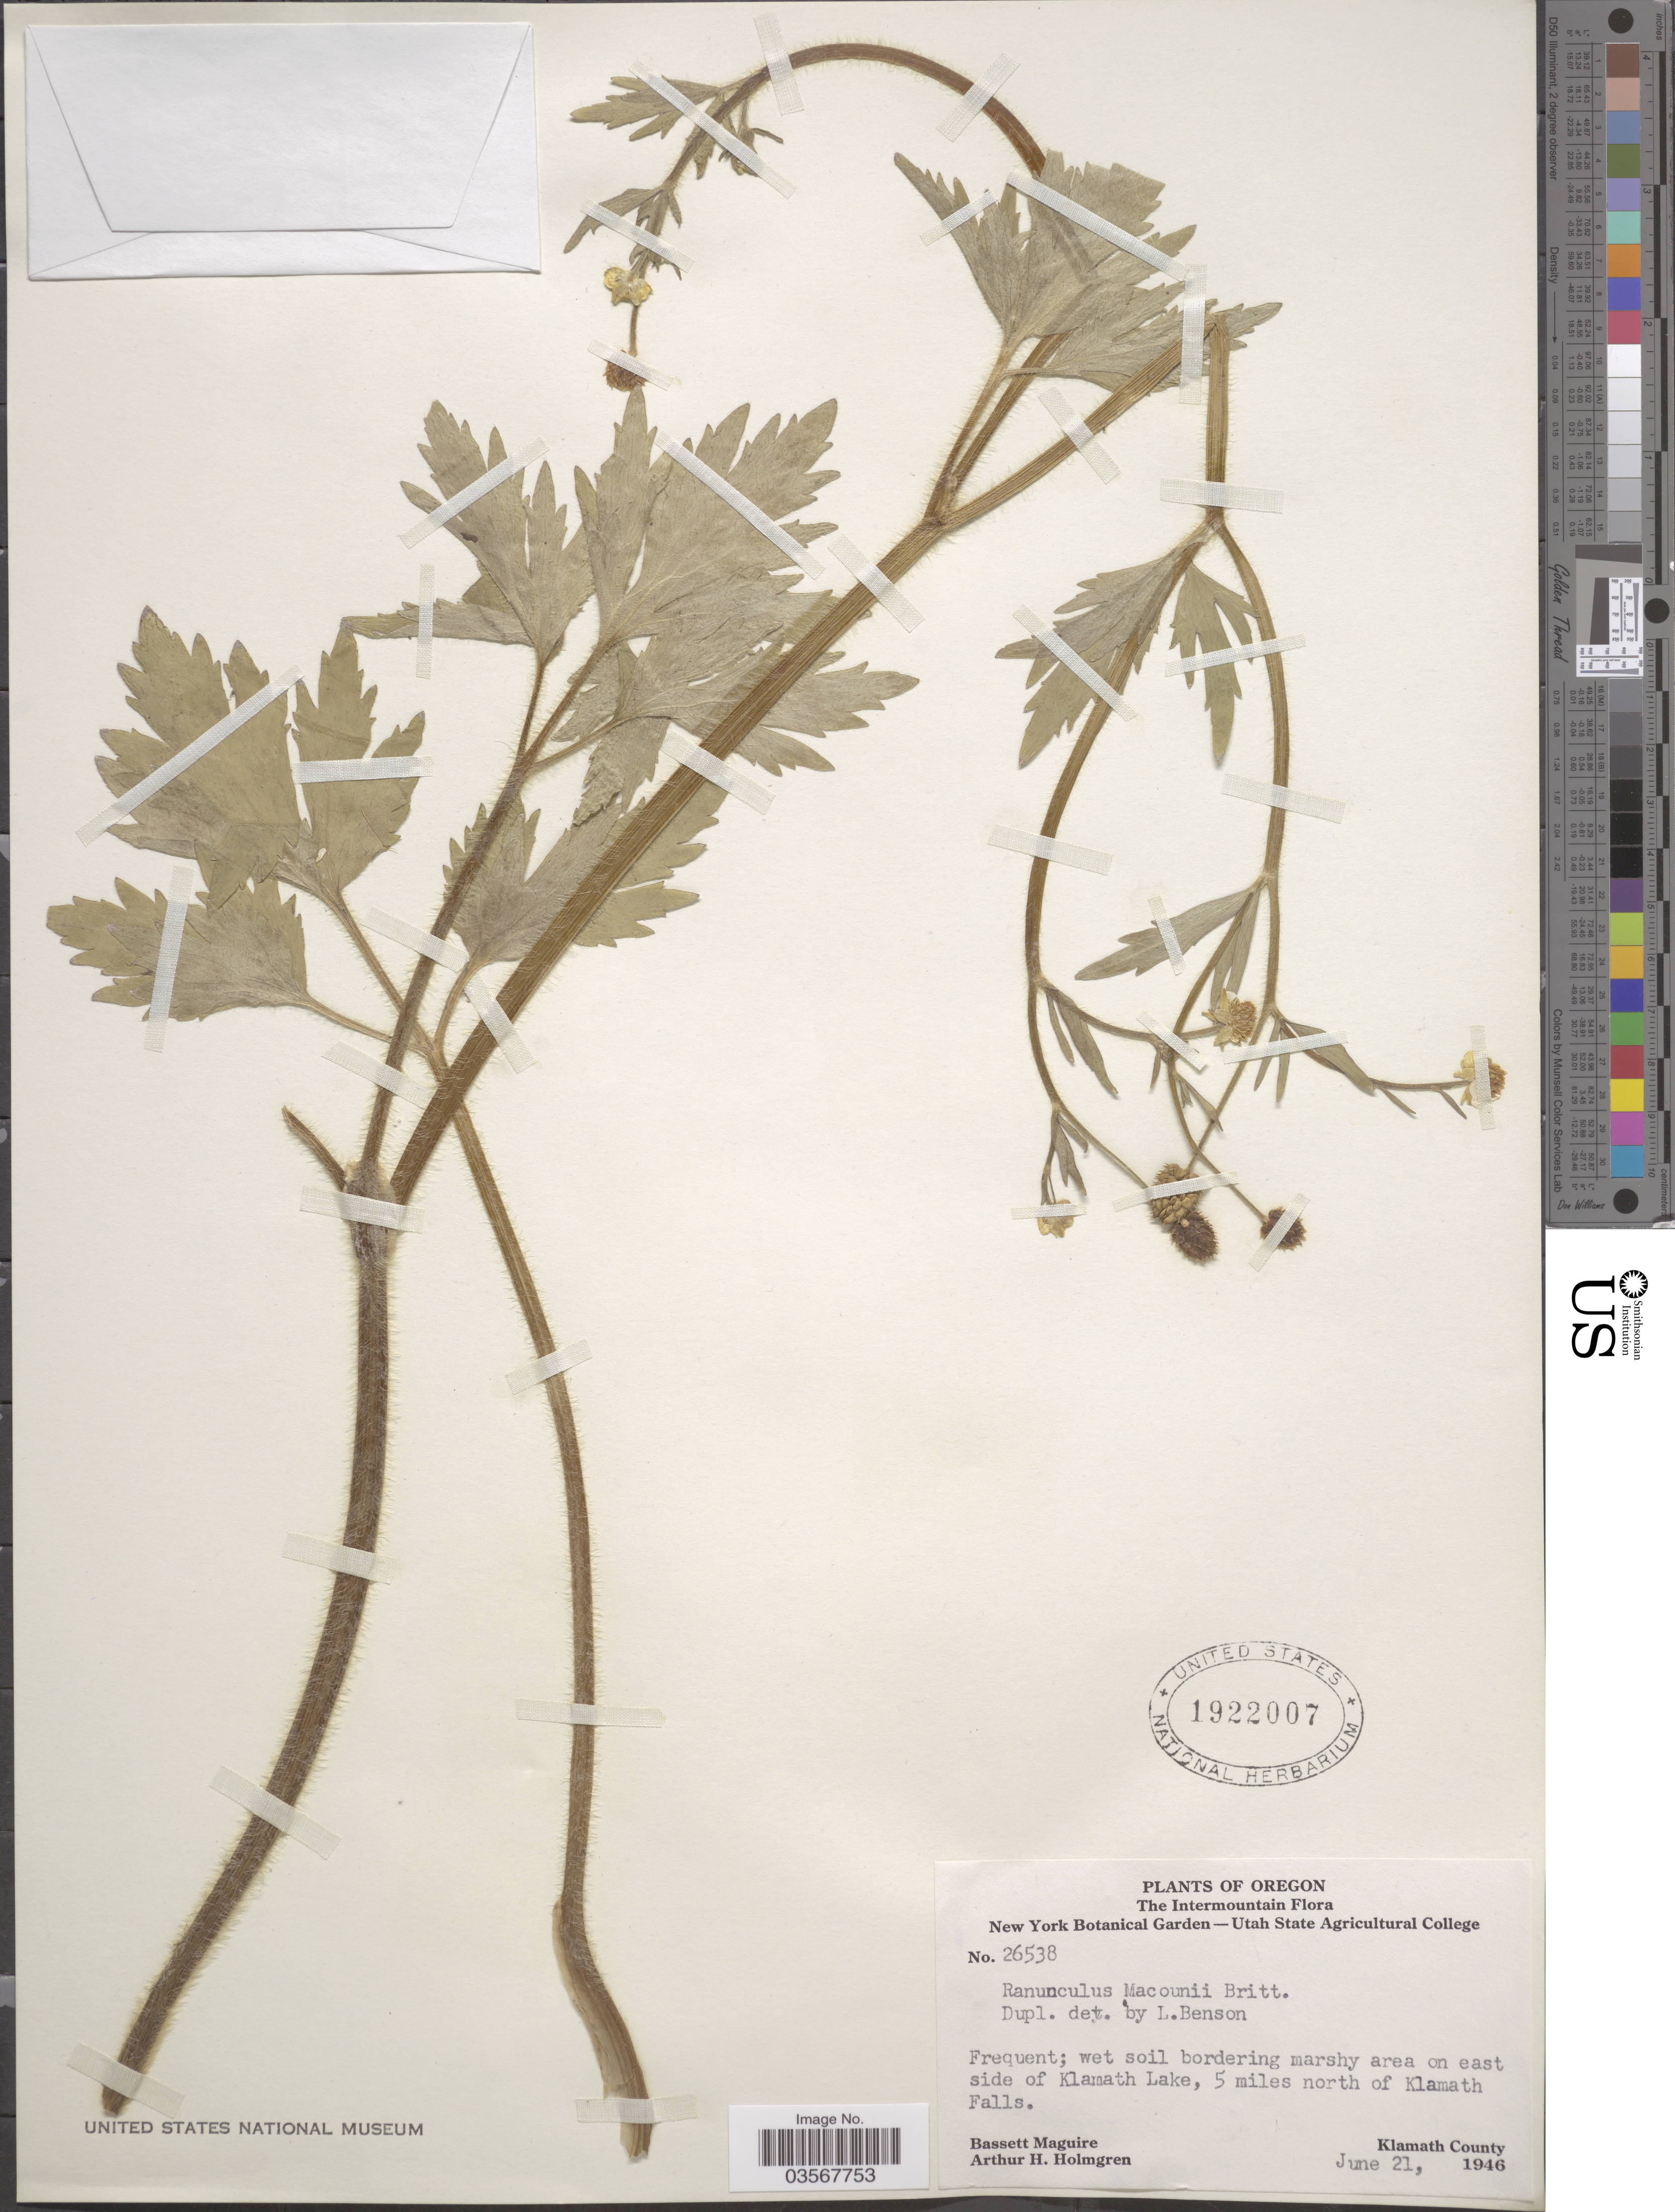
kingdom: Plantae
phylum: Tracheophyta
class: Magnoliopsida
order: Ranunculales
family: Ranunculaceae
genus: Ranunculus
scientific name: Ranunculus macounii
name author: Britton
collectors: B. Maguire & A. H. Holmgren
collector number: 26538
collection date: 1946-06-21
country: United States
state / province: Oregon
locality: The Intermountain. Area on east side of Klamath Lake, 5 miles north of Klamath Falls. Klamath County.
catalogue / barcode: US 1922007